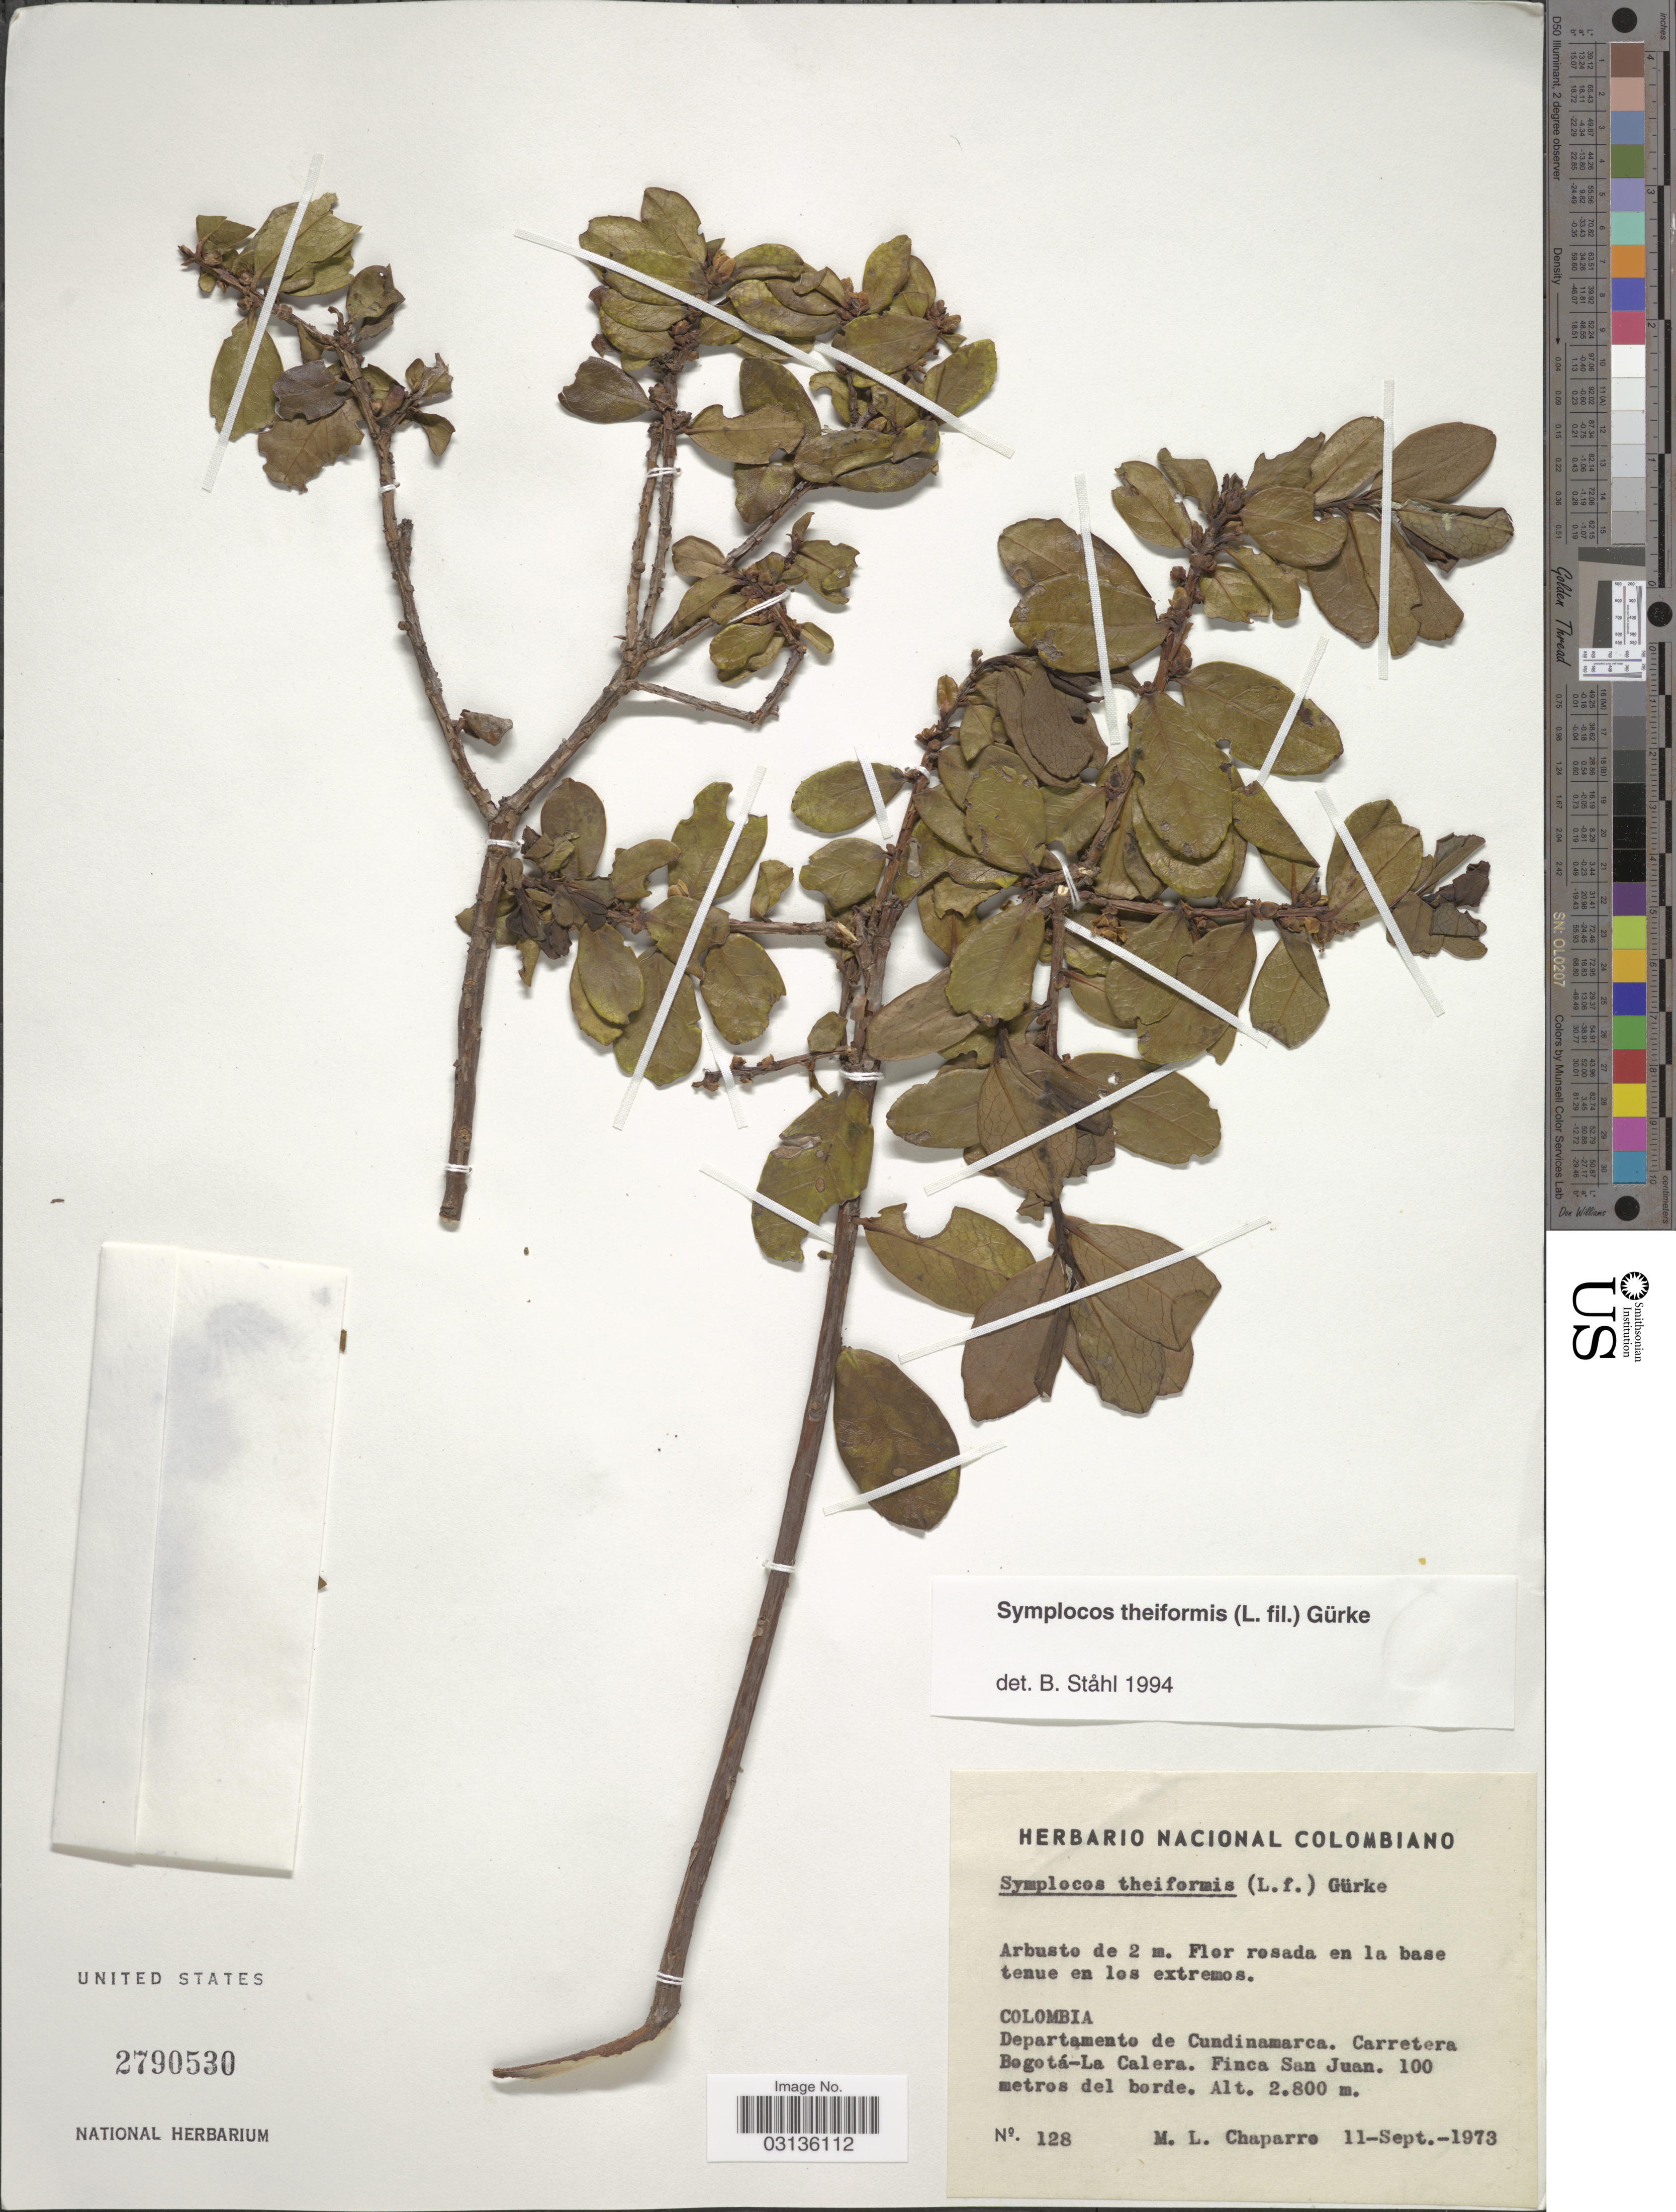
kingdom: Plantae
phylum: Tracheophyta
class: Magnoliopsida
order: Ericales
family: Symplocaceae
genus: Symplocos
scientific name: Symplocos theiformis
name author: (L. f.) Oken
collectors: M. Chaparro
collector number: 128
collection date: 1973-09-11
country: Colombia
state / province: Cundinamarca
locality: Departamento de Cundinamarca. Carretera Bogotá-La Calera. Finca San Juan.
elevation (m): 2800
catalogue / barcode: US 2790530